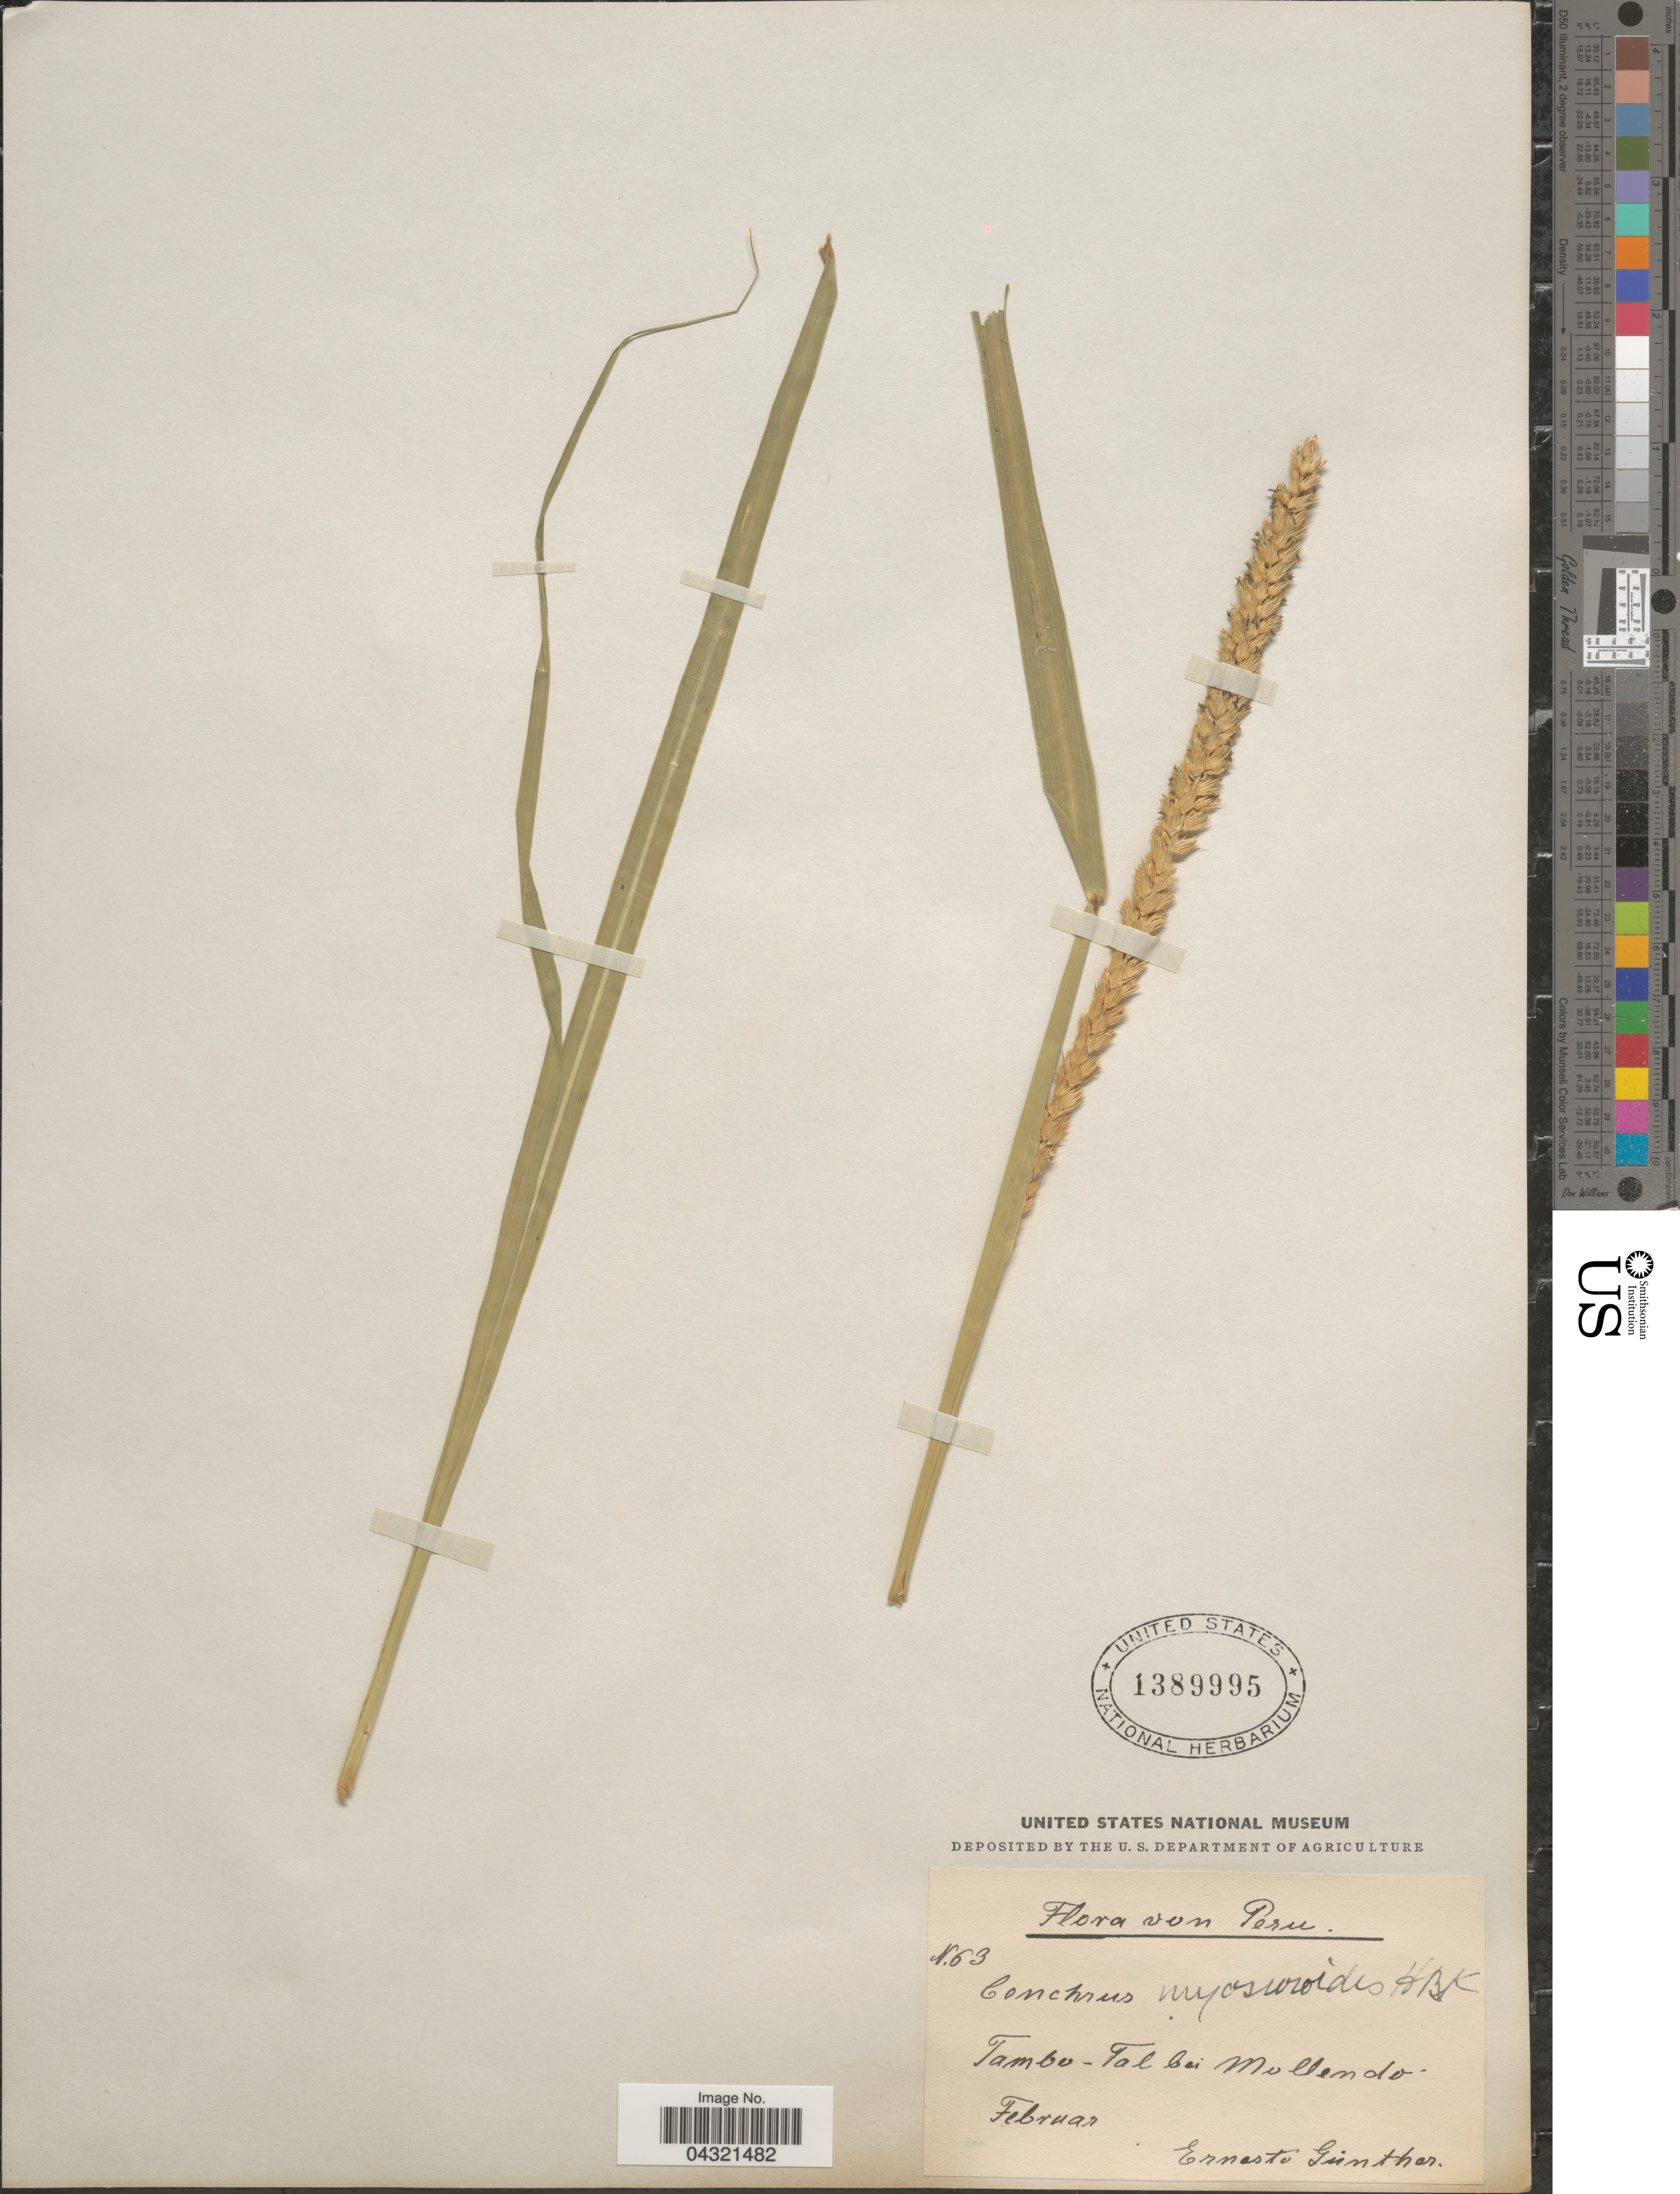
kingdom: Plantae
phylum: Tracheophyta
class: Liliopsida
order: Poales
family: Poaceae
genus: Cenchrus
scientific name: Cenchrus myosuroides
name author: Kunth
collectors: E. Gunther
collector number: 63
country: Peru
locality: Tambo- Tal bei Mollendo.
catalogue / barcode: US 1389995